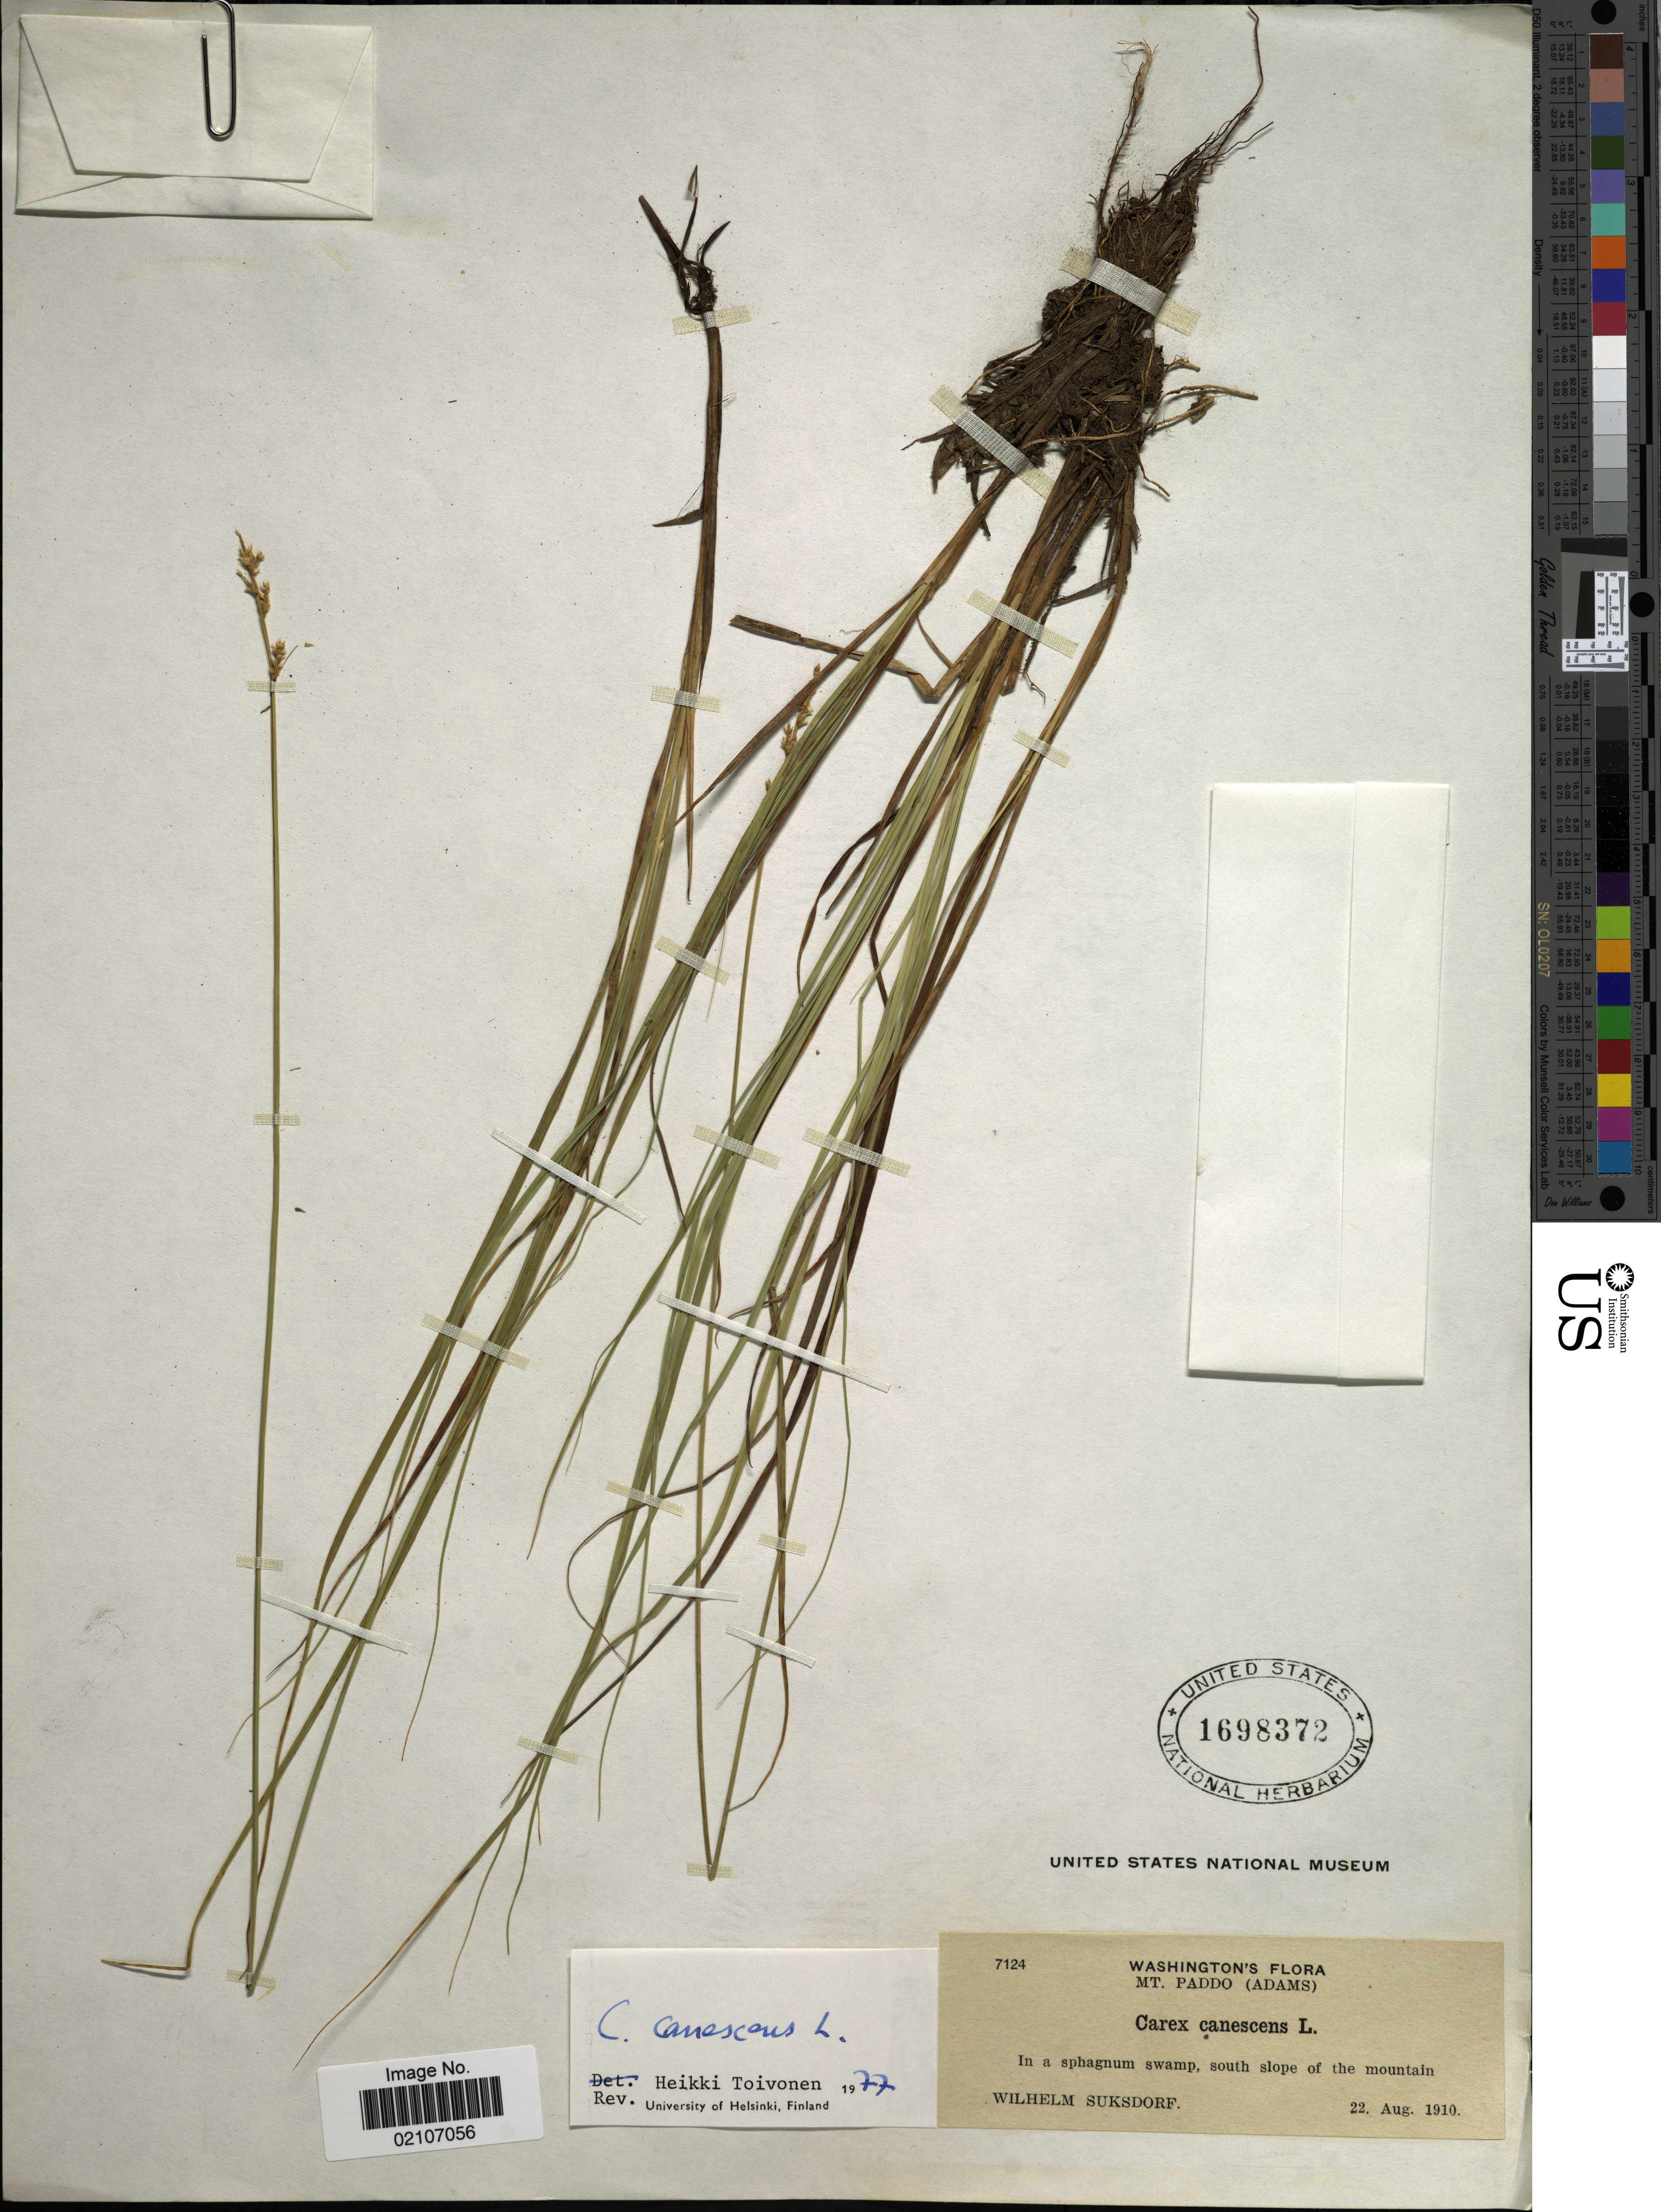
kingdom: Plantae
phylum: Tracheophyta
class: Liliopsida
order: Poales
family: Cyperaceae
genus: Carex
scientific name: Carex canescens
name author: L.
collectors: W. N. Suksdorf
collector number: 7124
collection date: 1910-08-22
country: United States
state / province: Washington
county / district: Skamania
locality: Mt. Paddo (Adams)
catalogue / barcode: US 1698372